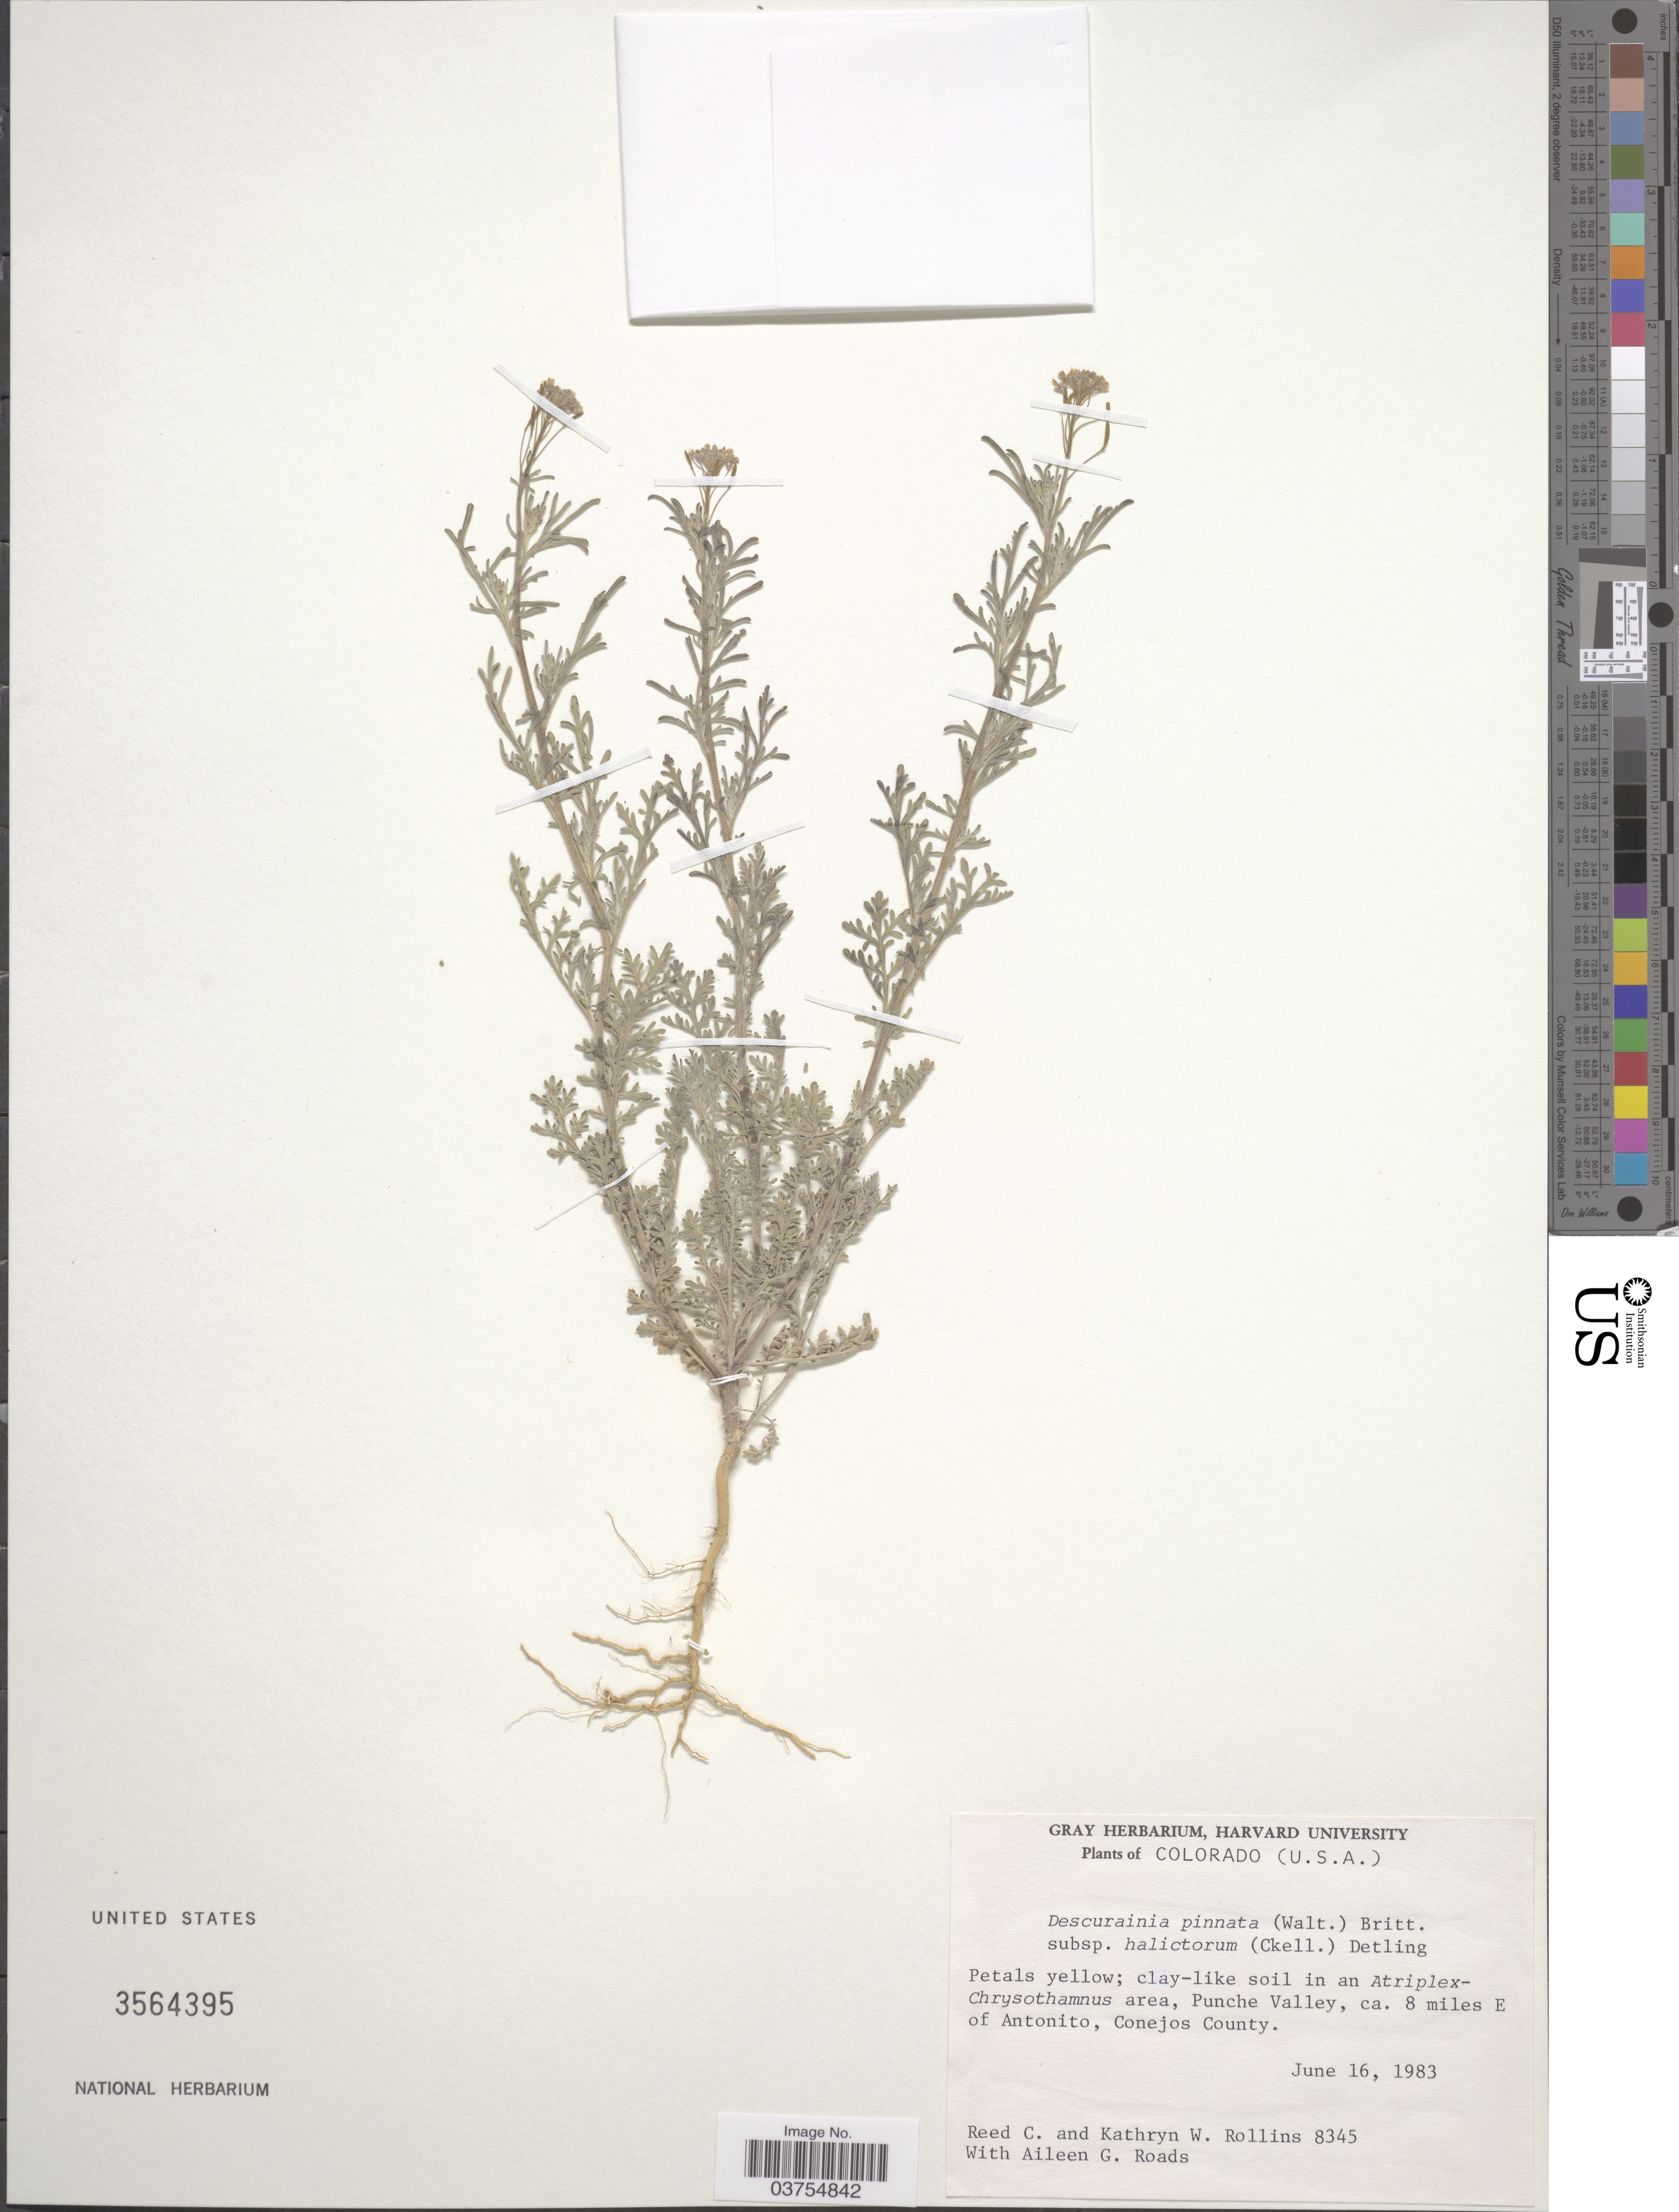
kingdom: Plantae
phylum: Tracheophyta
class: Magnoliopsida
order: Brassicales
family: Brassicaceae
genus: Descurainia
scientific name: Descurainia pinnata subsp. halictorum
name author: (Cockerell) Detling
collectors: R. C. Rollins, K. W. Rollins & A. Roads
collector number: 8345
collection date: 1983-06-16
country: United States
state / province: Colorado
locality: Punche Valley, ca. 8 miles E of Antonito, Conejos County.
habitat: clay like soil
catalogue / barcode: US 3564395